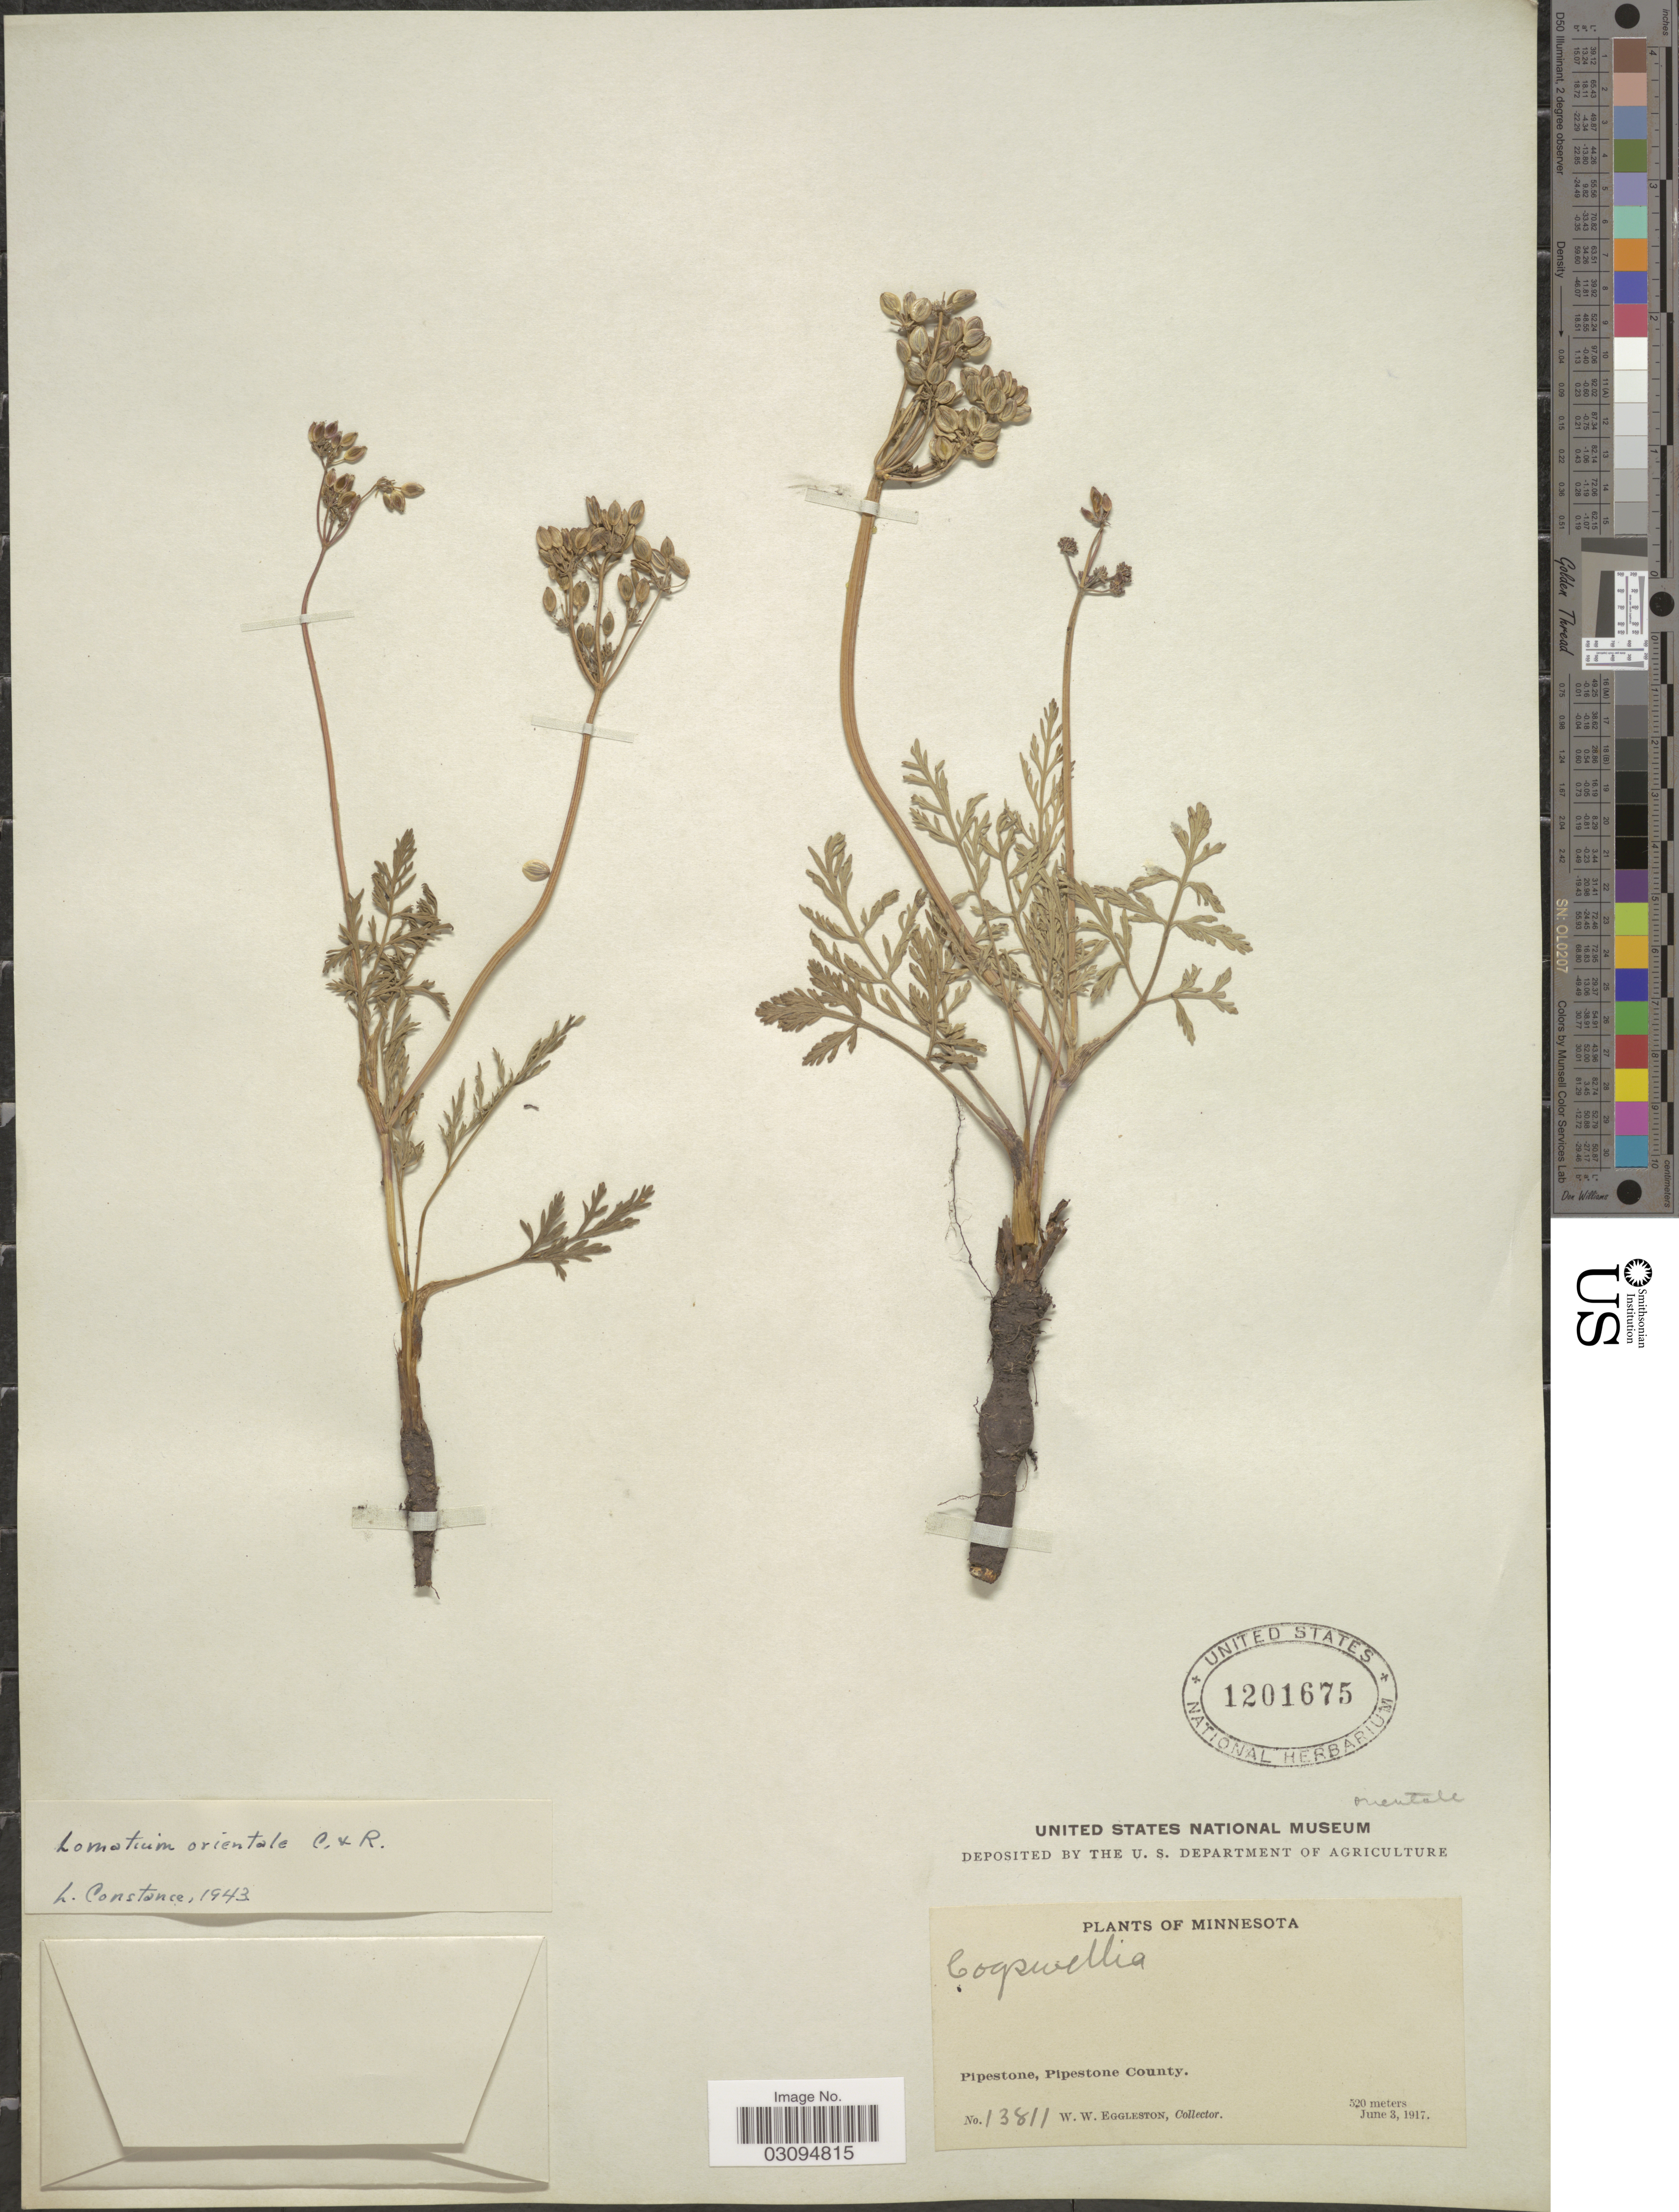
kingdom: Plantae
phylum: Tracheophyta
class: Magnoliopsida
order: Apiales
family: Apiaceae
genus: Lomatium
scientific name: Lomatium orientale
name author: J.M. Coult. & Rose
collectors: W. W. Eggleston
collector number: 13811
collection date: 1917-06-03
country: United States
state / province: Minnesota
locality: Pipestone, Pipestone County.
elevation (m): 520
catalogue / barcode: US 1201675